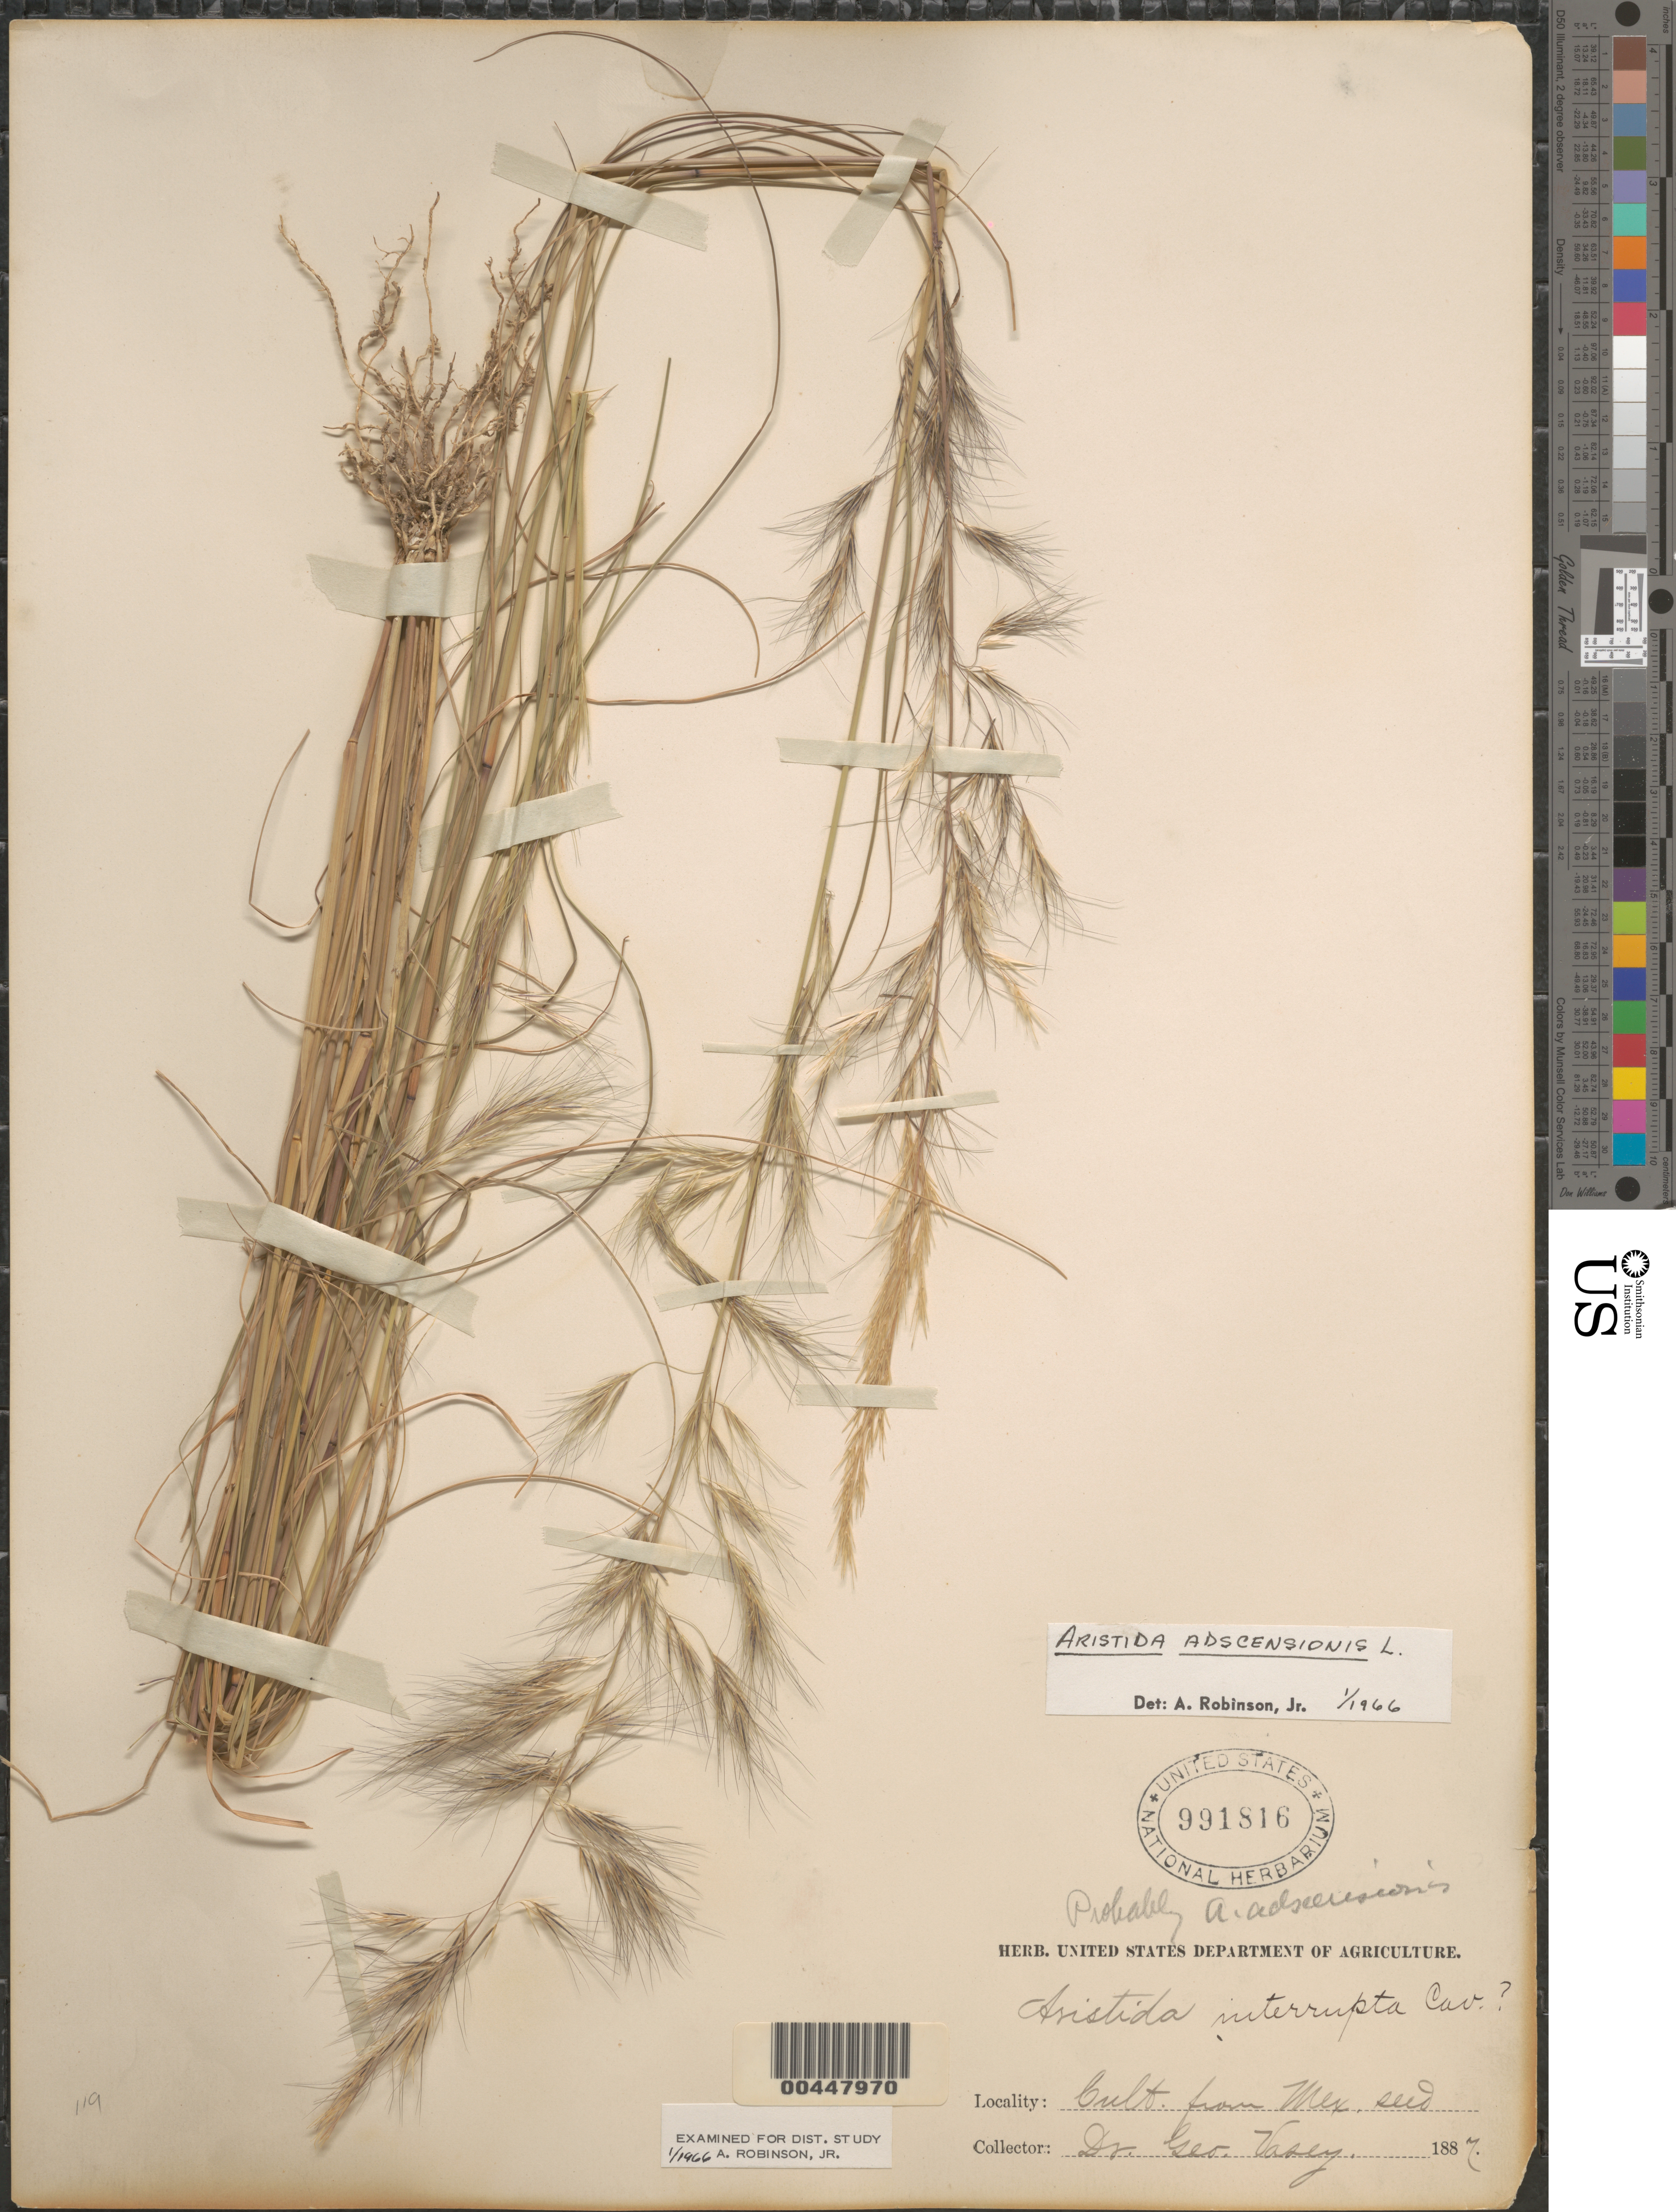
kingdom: Plantae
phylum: Tracheophyta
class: Liliopsida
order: Poales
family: Poaceae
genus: Aristida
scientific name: Aristida adscensionis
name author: L.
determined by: Robinson, A., Jr.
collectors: G. Vasey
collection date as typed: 1887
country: Mexico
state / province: Durango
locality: San Ramon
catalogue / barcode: US 991816